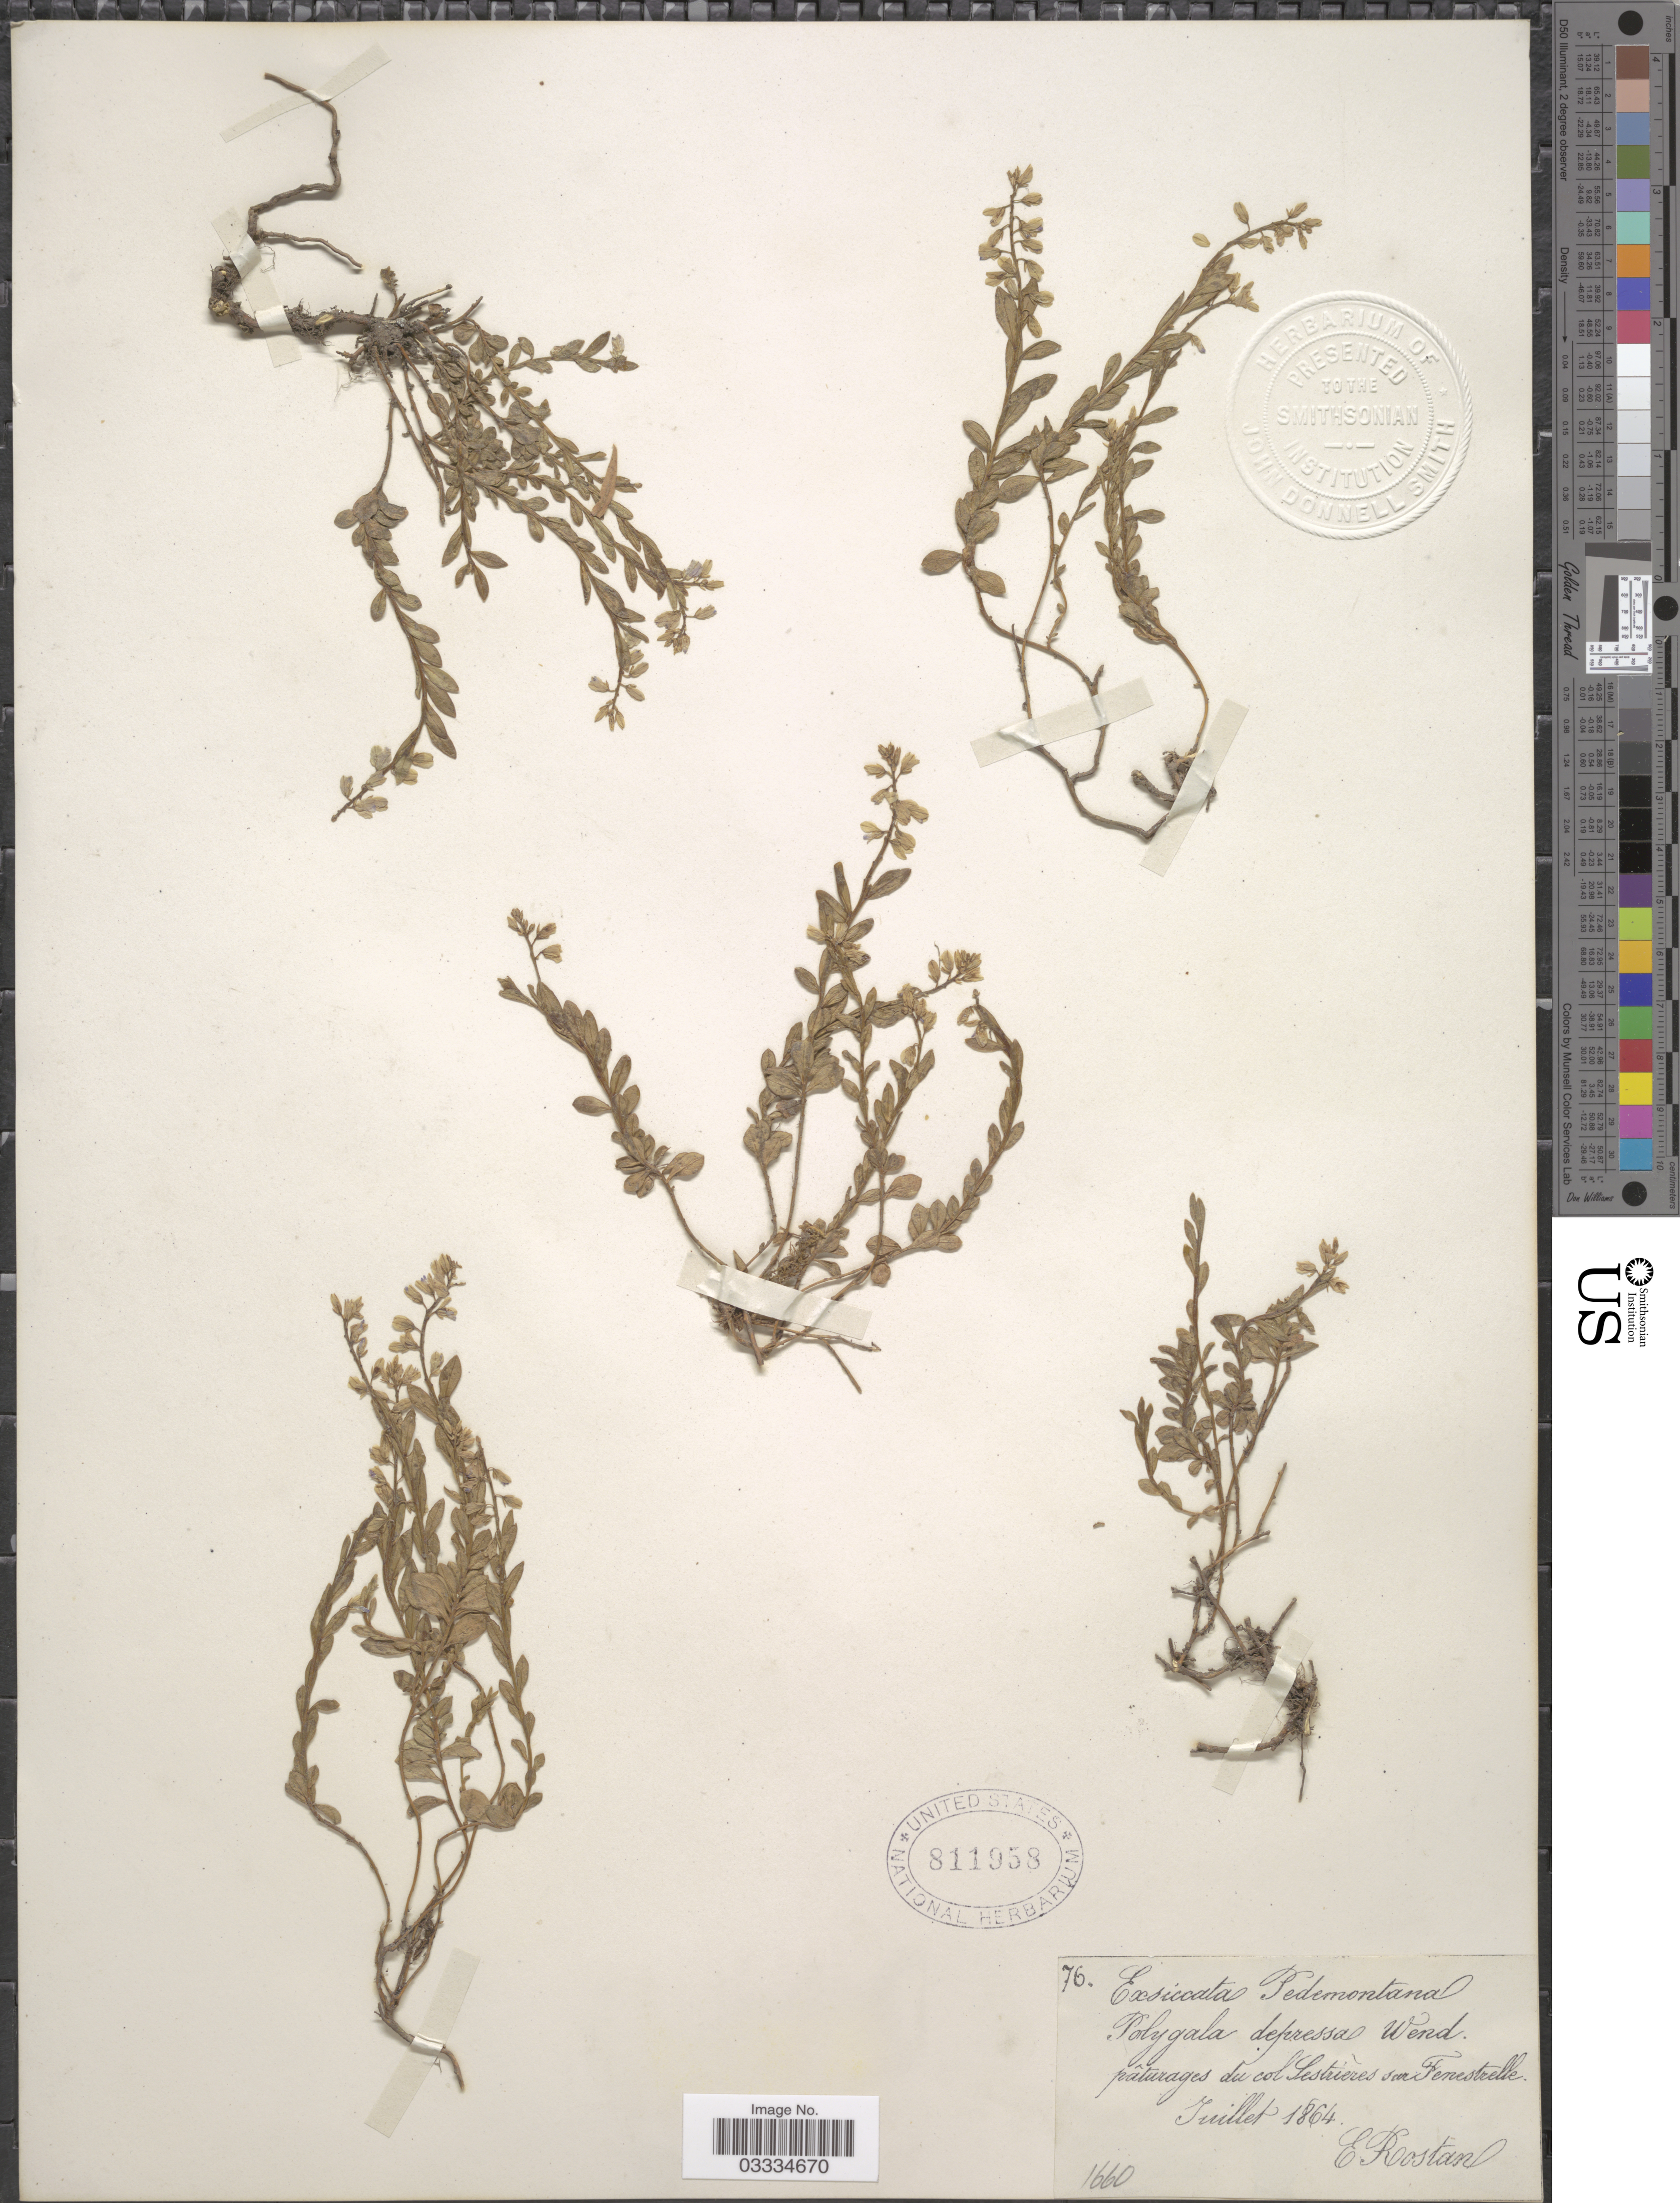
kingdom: Plantae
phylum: Tracheophyta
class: Magnoliopsida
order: Fabales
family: Polygalaceae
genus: Polygala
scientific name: Polygala depressa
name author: Wender.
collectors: E. Rostan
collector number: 76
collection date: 1864-07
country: Italy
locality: Pâturage du col Sestrieres sur Fenestrelle.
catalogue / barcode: US 811958